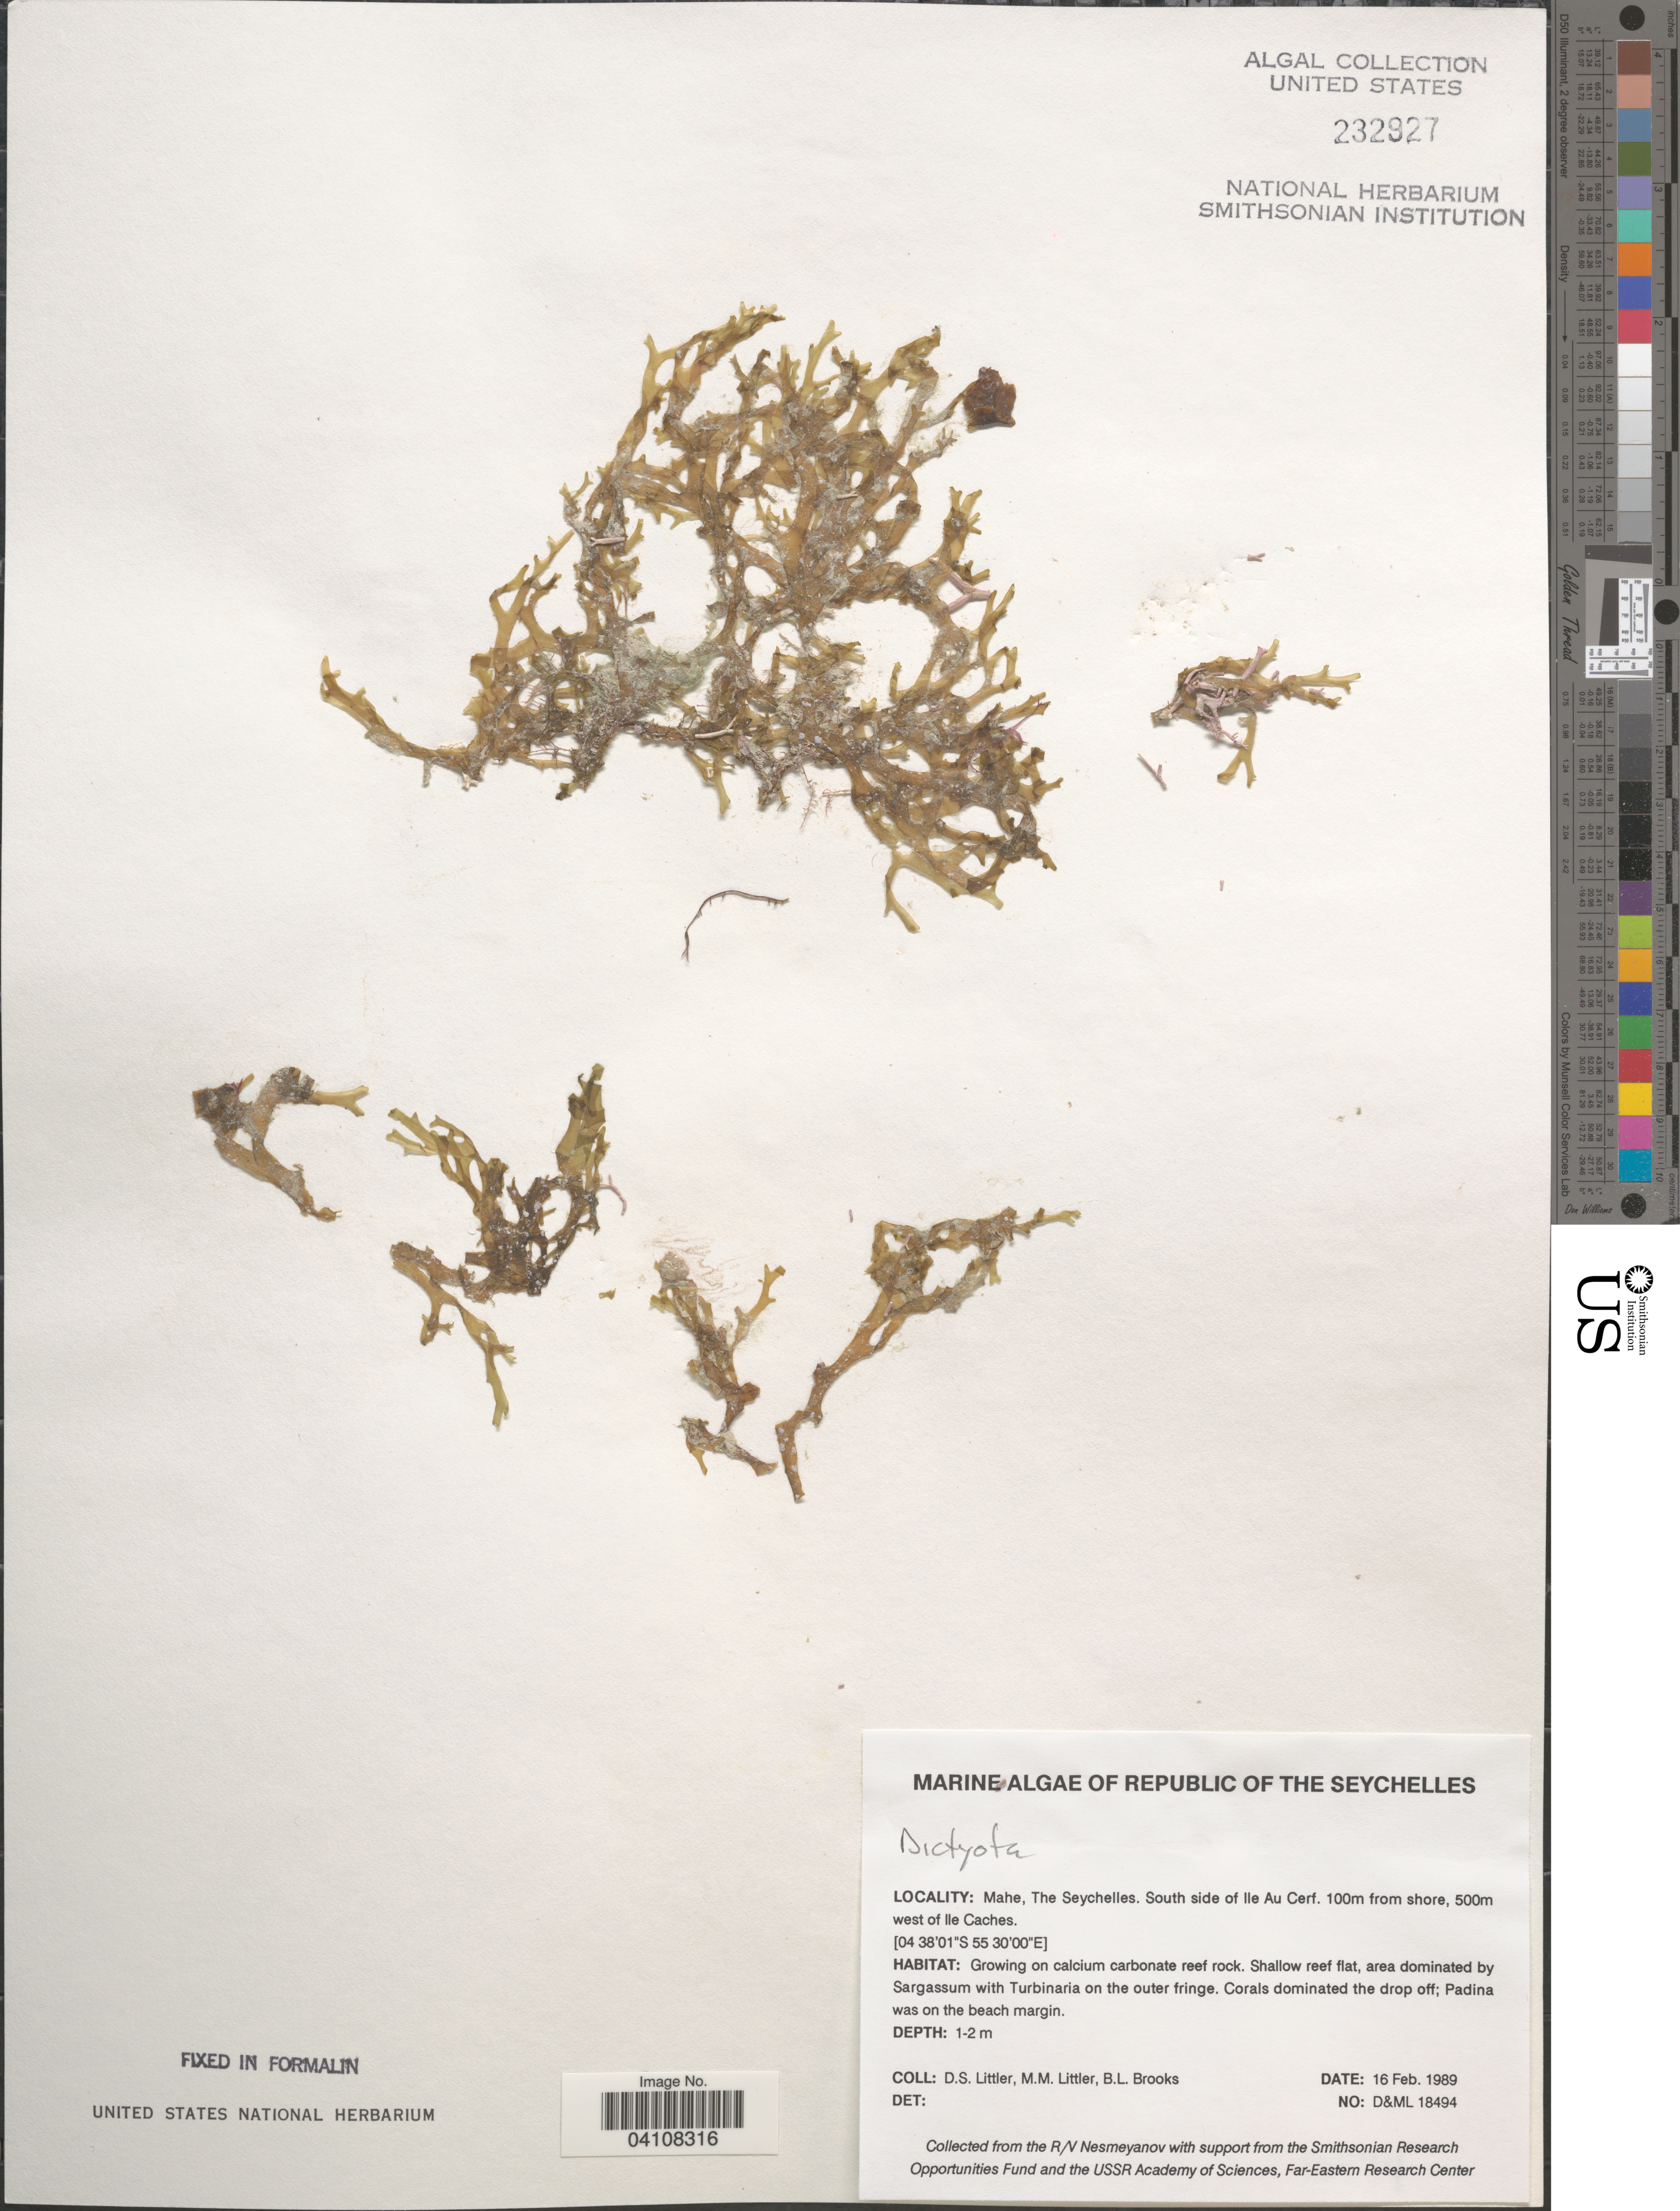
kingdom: Chromista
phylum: Ochrophyta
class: Phaeophyceae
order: Dictyotales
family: Dictyotaceae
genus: Dictyota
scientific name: Dictyota sp.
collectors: D. S. Littler & B. Brooks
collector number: D&ML18494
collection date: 1989-02-16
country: Seychelles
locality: Republic of The Seychelles. Mahe. South side of Ile Au Cerf. 100m from shore, 500m west of Ile Caches.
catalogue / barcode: US 232927